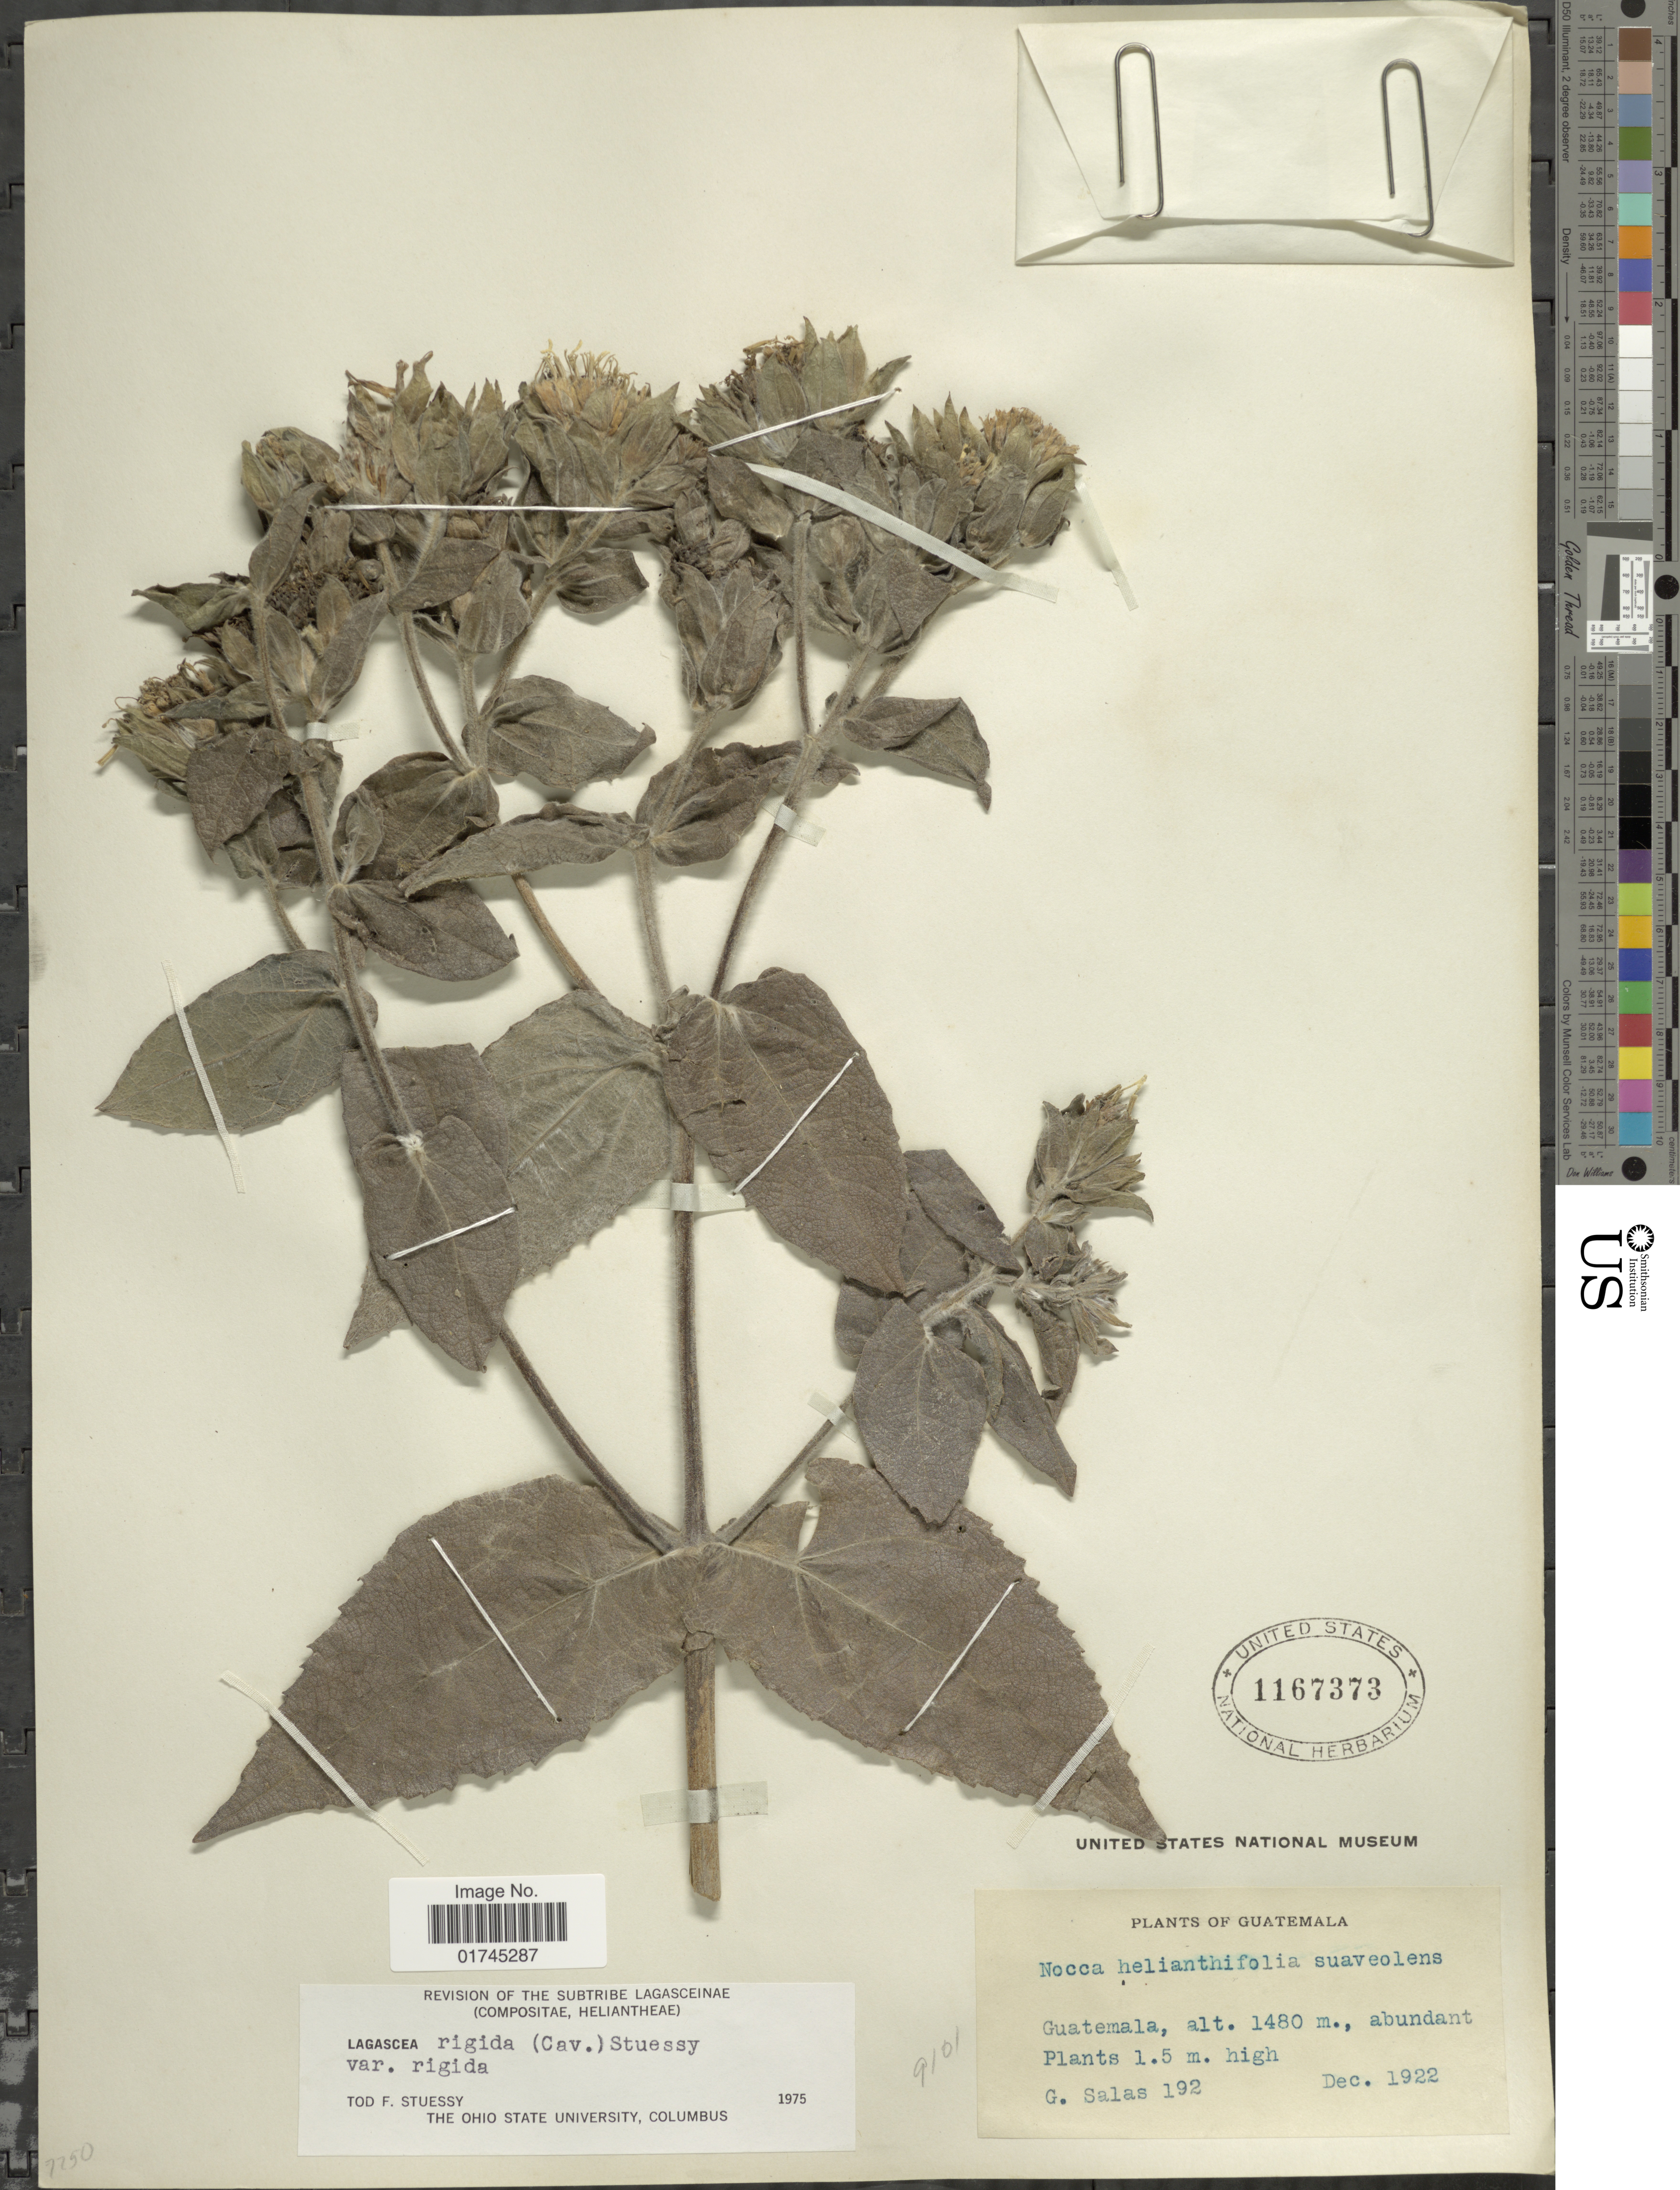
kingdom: Plantae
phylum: Tracheophyta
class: Magnoliopsida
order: Asterales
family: Asteraceae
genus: Lagascea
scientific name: Lagascea helianthifolia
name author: Kunth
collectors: G. Salas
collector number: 192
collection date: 1922-12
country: Guatemala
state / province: Guatemala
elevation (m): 1480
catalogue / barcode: US 1167373